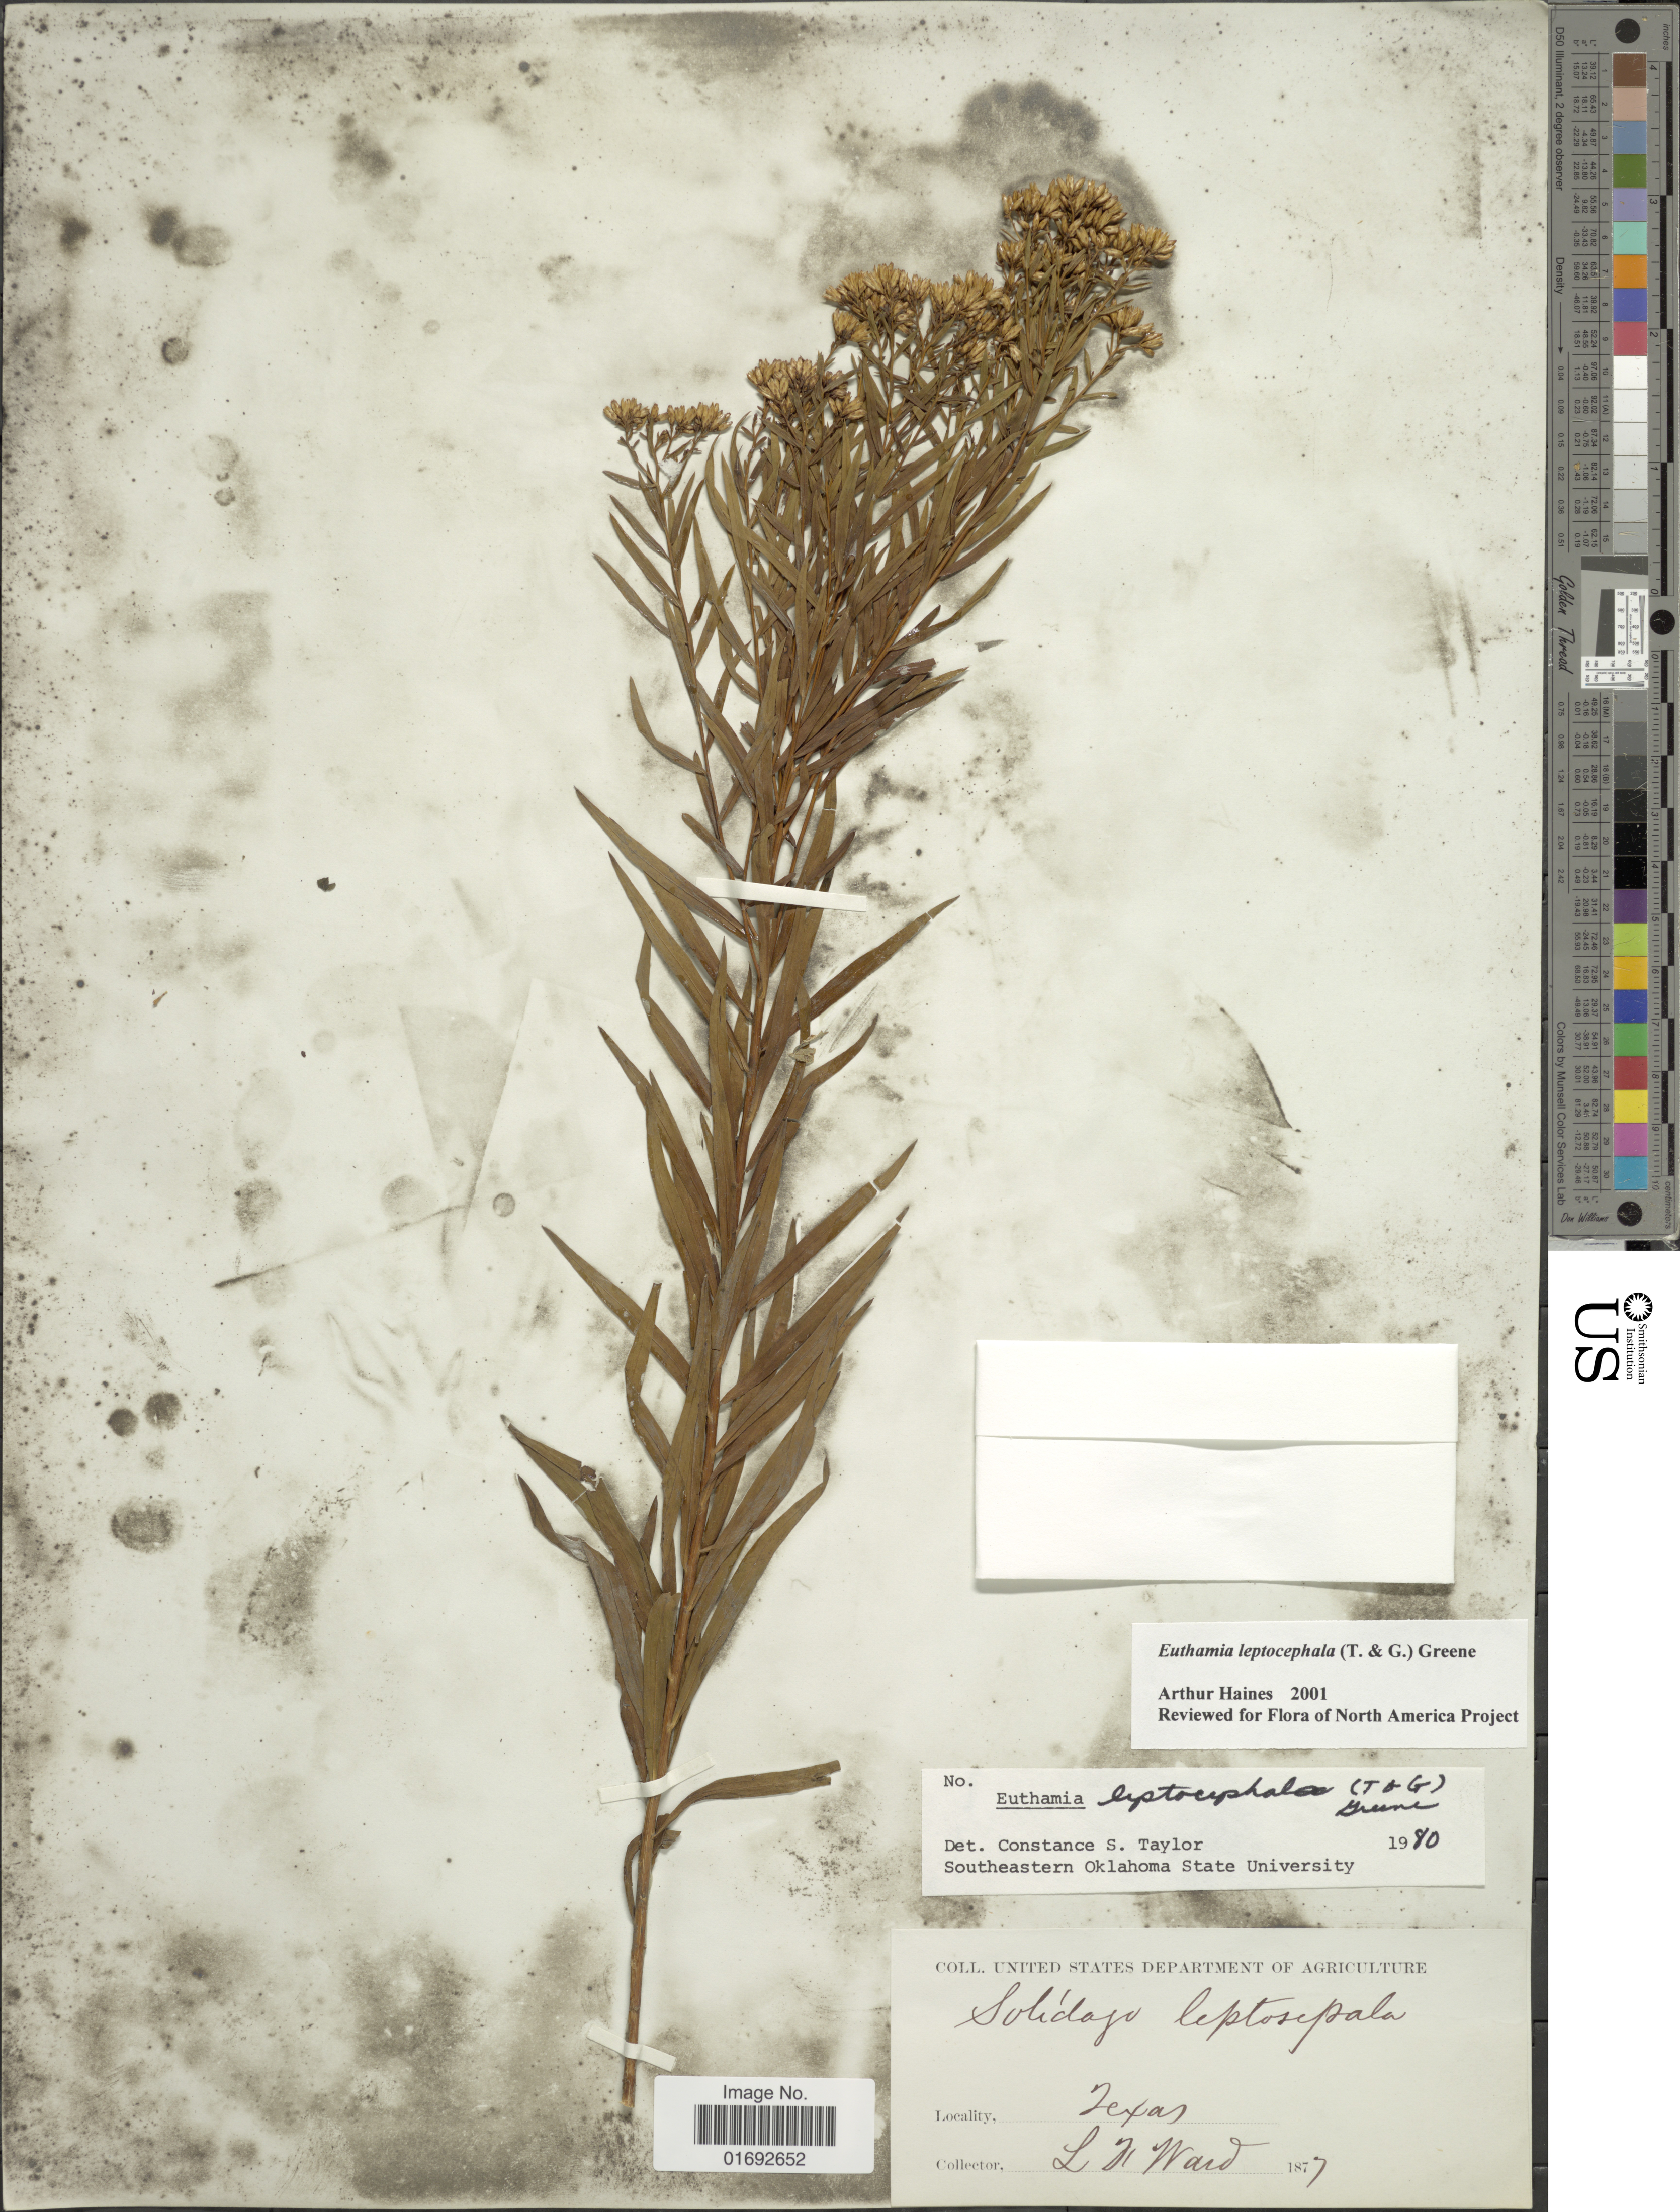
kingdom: Plantae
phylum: Tracheophyta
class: Magnoliopsida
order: Asterales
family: Asteraceae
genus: Euthamia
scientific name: Euthamia leptocephala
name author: (Torr. & A. Gray) Greene ex Porter & Britton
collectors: L. Ward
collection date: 1877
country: United States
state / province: Texas